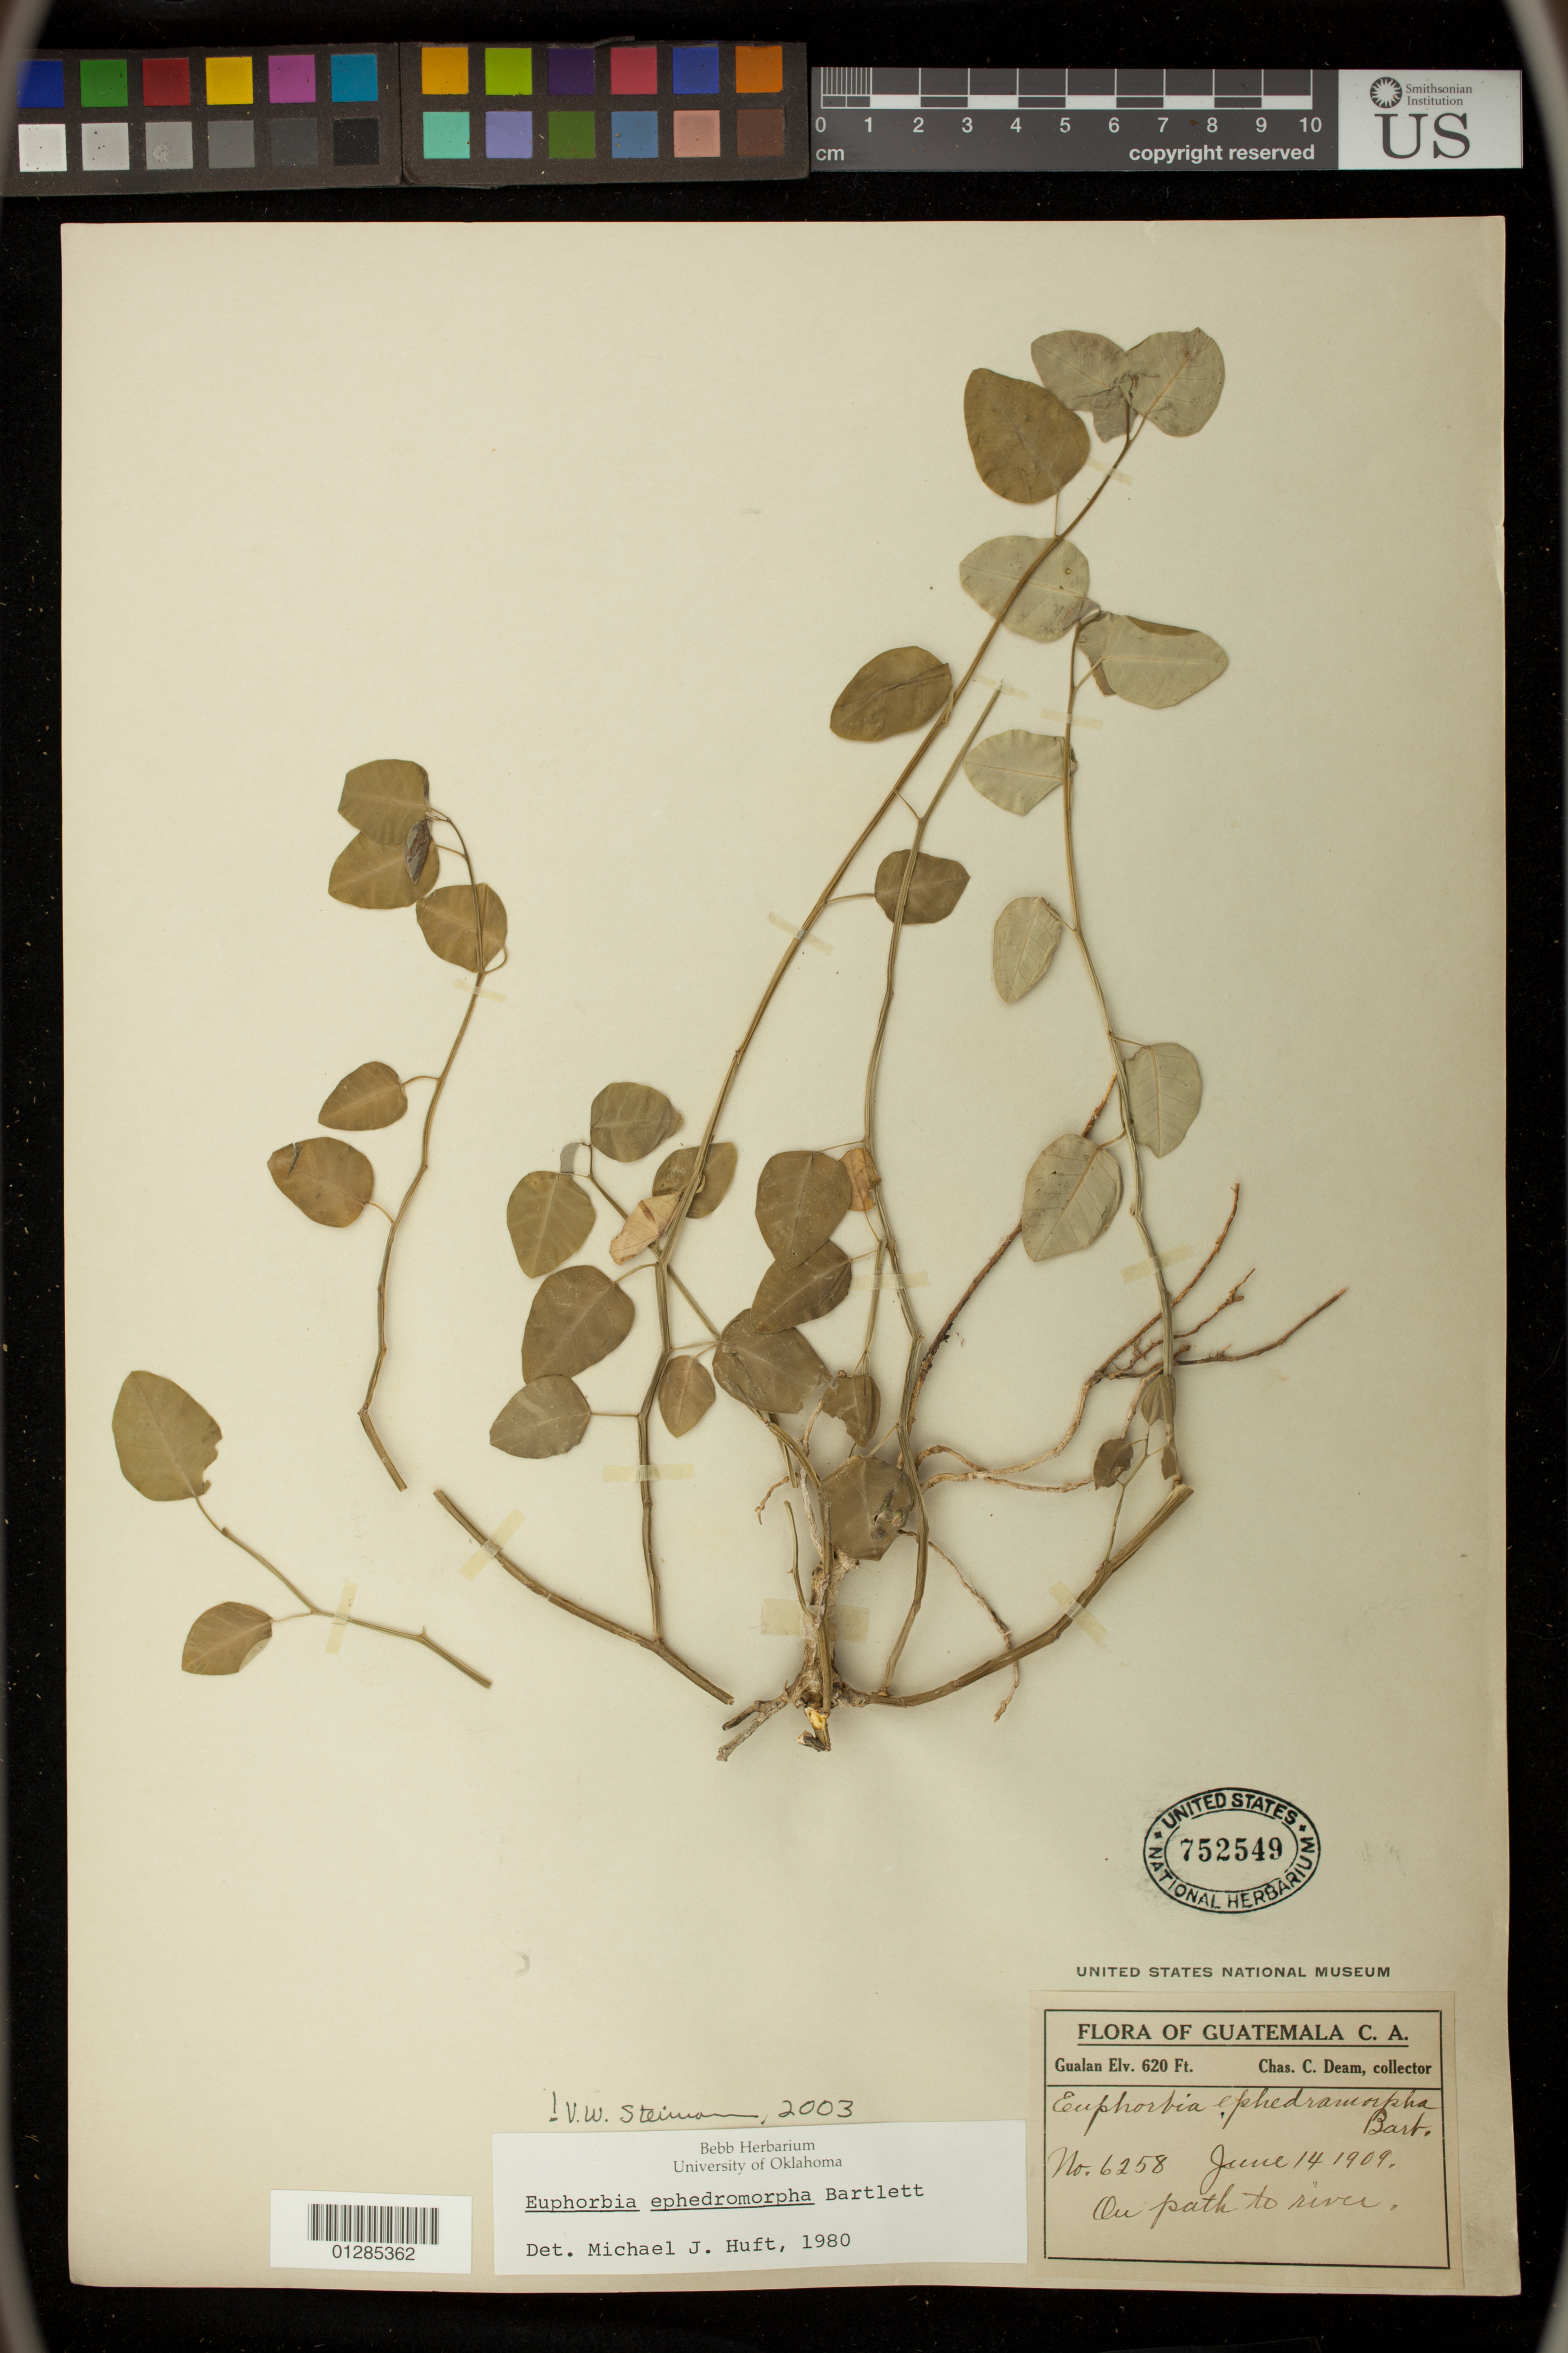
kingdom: Plantae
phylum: Tracheophyta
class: Magnoliopsida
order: Malpighiales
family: Euphorbiaceae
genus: Euphorbia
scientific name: Euphorbia ephedromorpha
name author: Bartlett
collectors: C. C. Deam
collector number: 6258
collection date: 1909-06-14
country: Guatemala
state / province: Zacapa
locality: Gualan, on path to river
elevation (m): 189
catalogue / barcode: US 752549